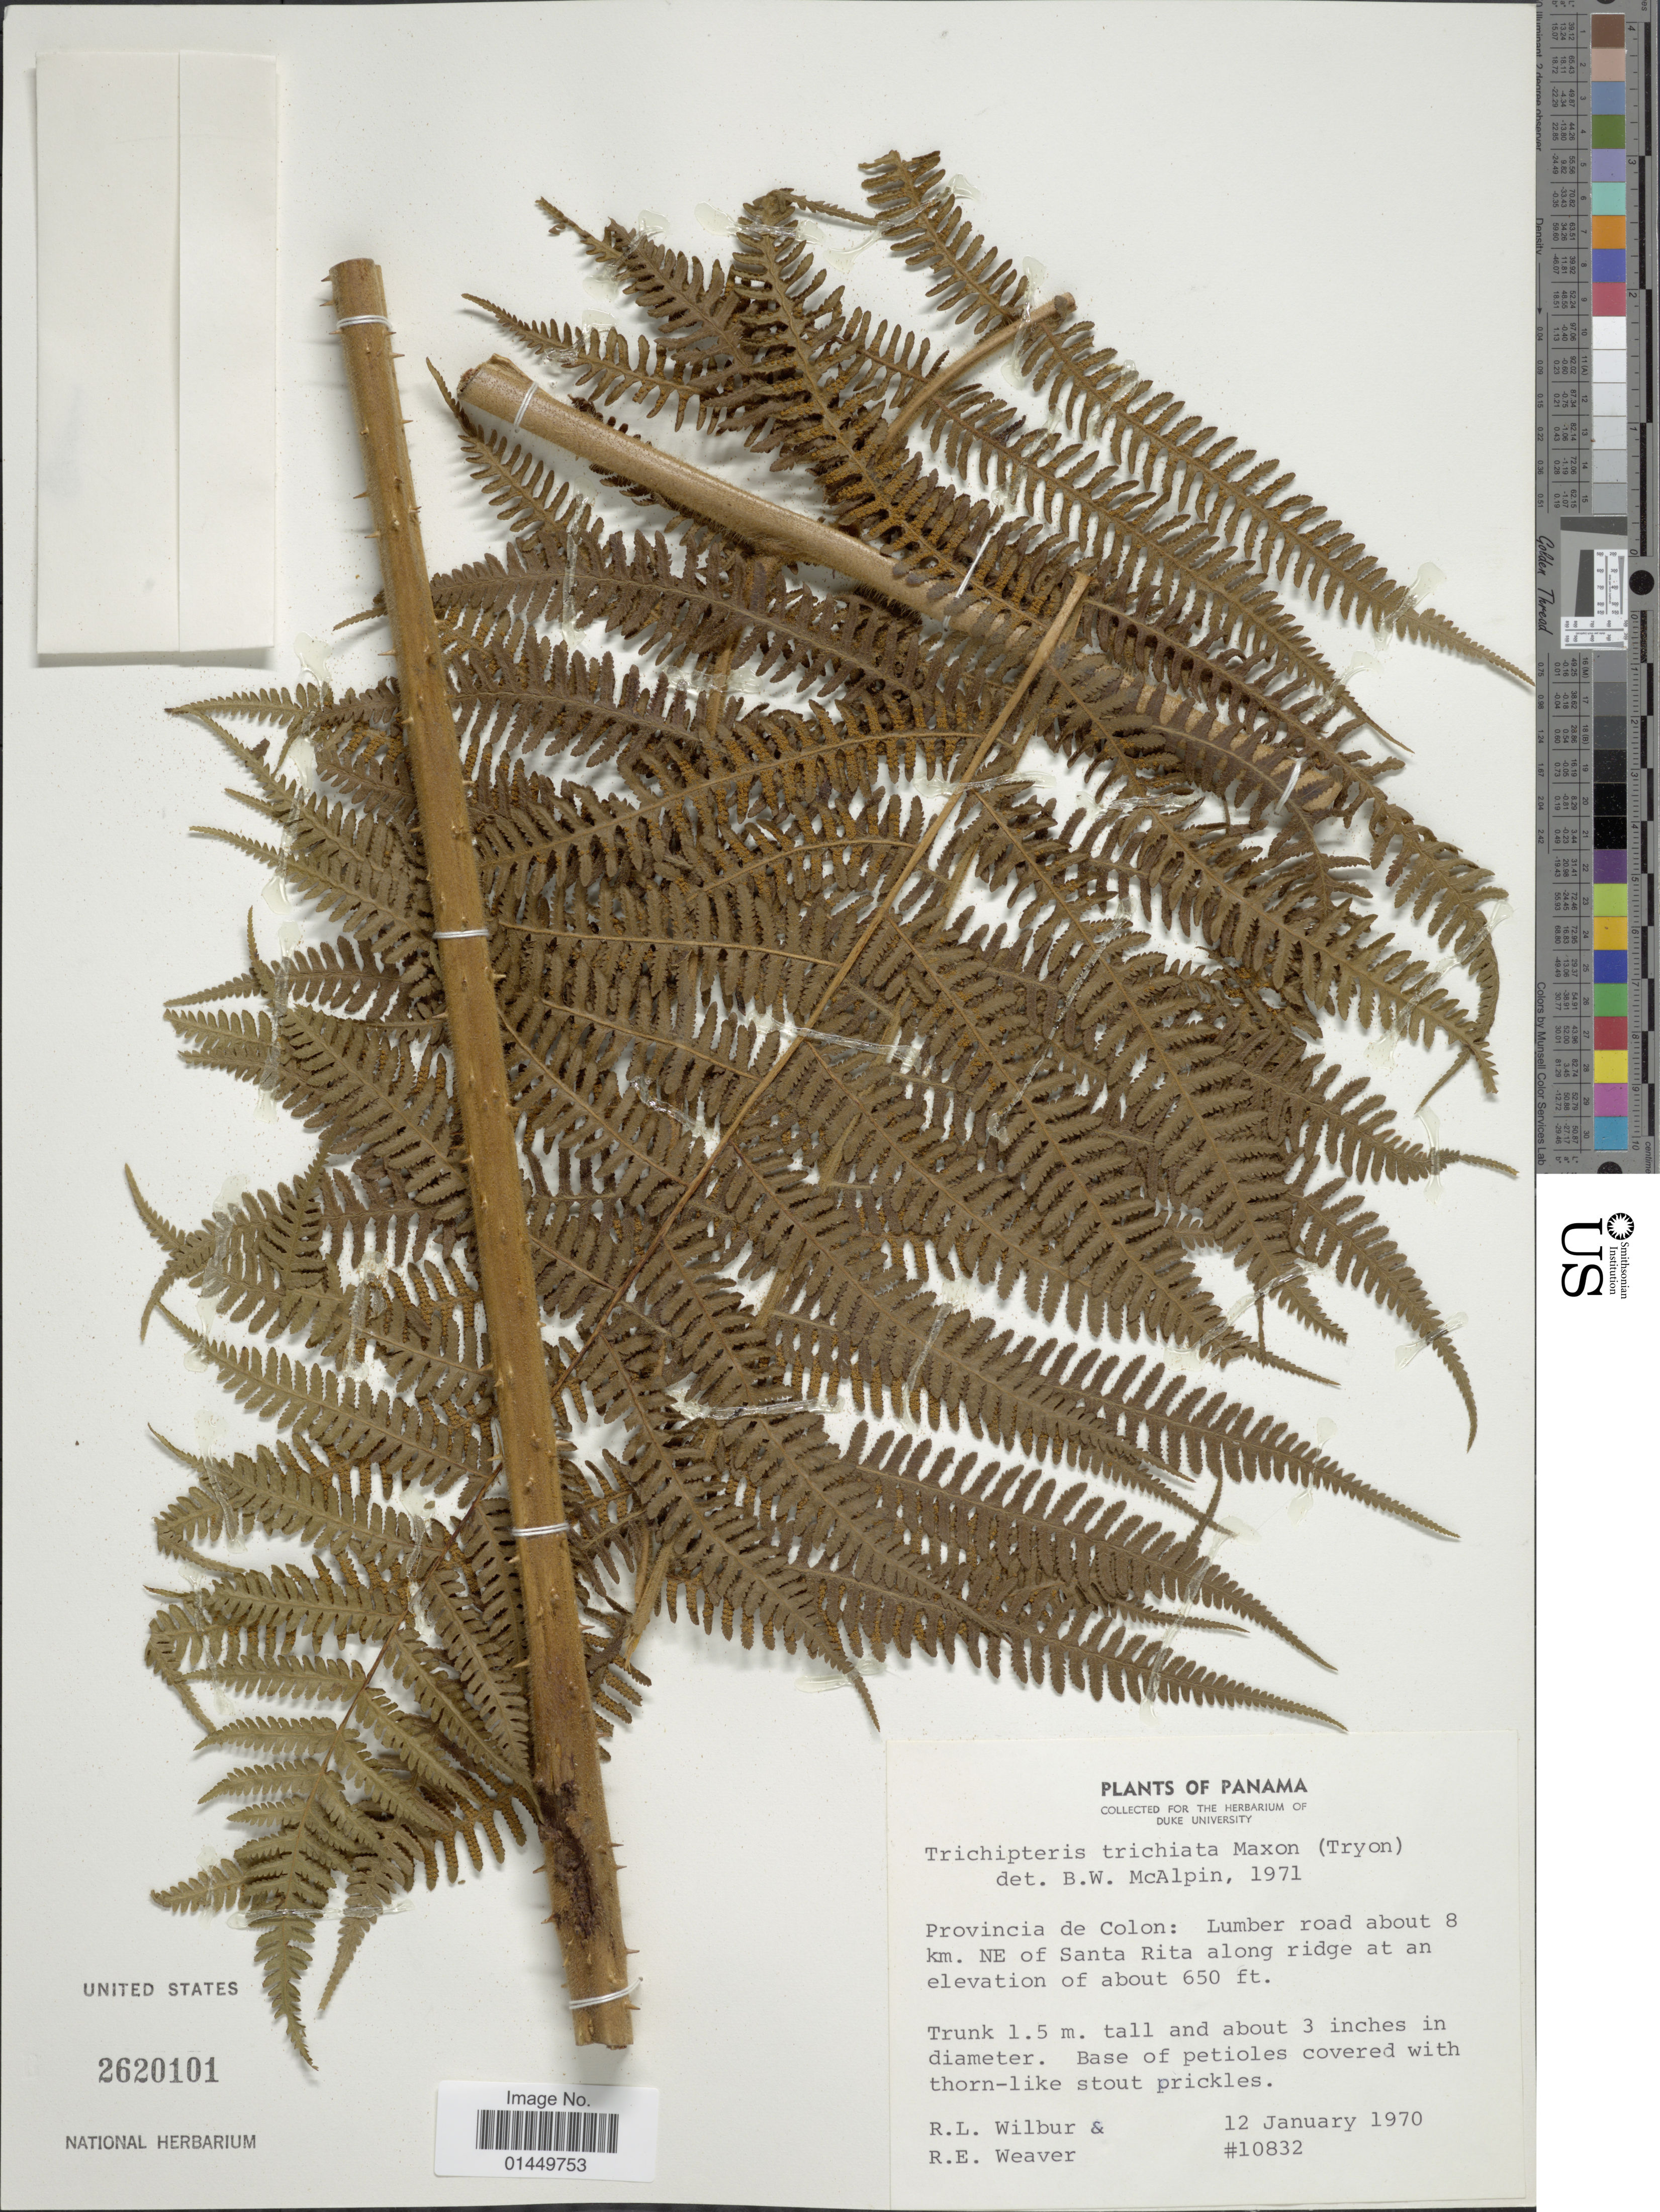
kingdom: Plantae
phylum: Tracheophyta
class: Polypodiopsida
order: Cyatheales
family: Cyatheaceae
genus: Cyathea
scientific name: Cyathea trichiata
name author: (Maxon) Domin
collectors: R. L. Wilbur & R. E. Weaver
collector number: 10832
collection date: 1970-01-12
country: Panama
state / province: Colón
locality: Provincia de Colon, Lumber road about 8 km. NE of Santa Rita along ridge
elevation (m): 198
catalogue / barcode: US 2620101